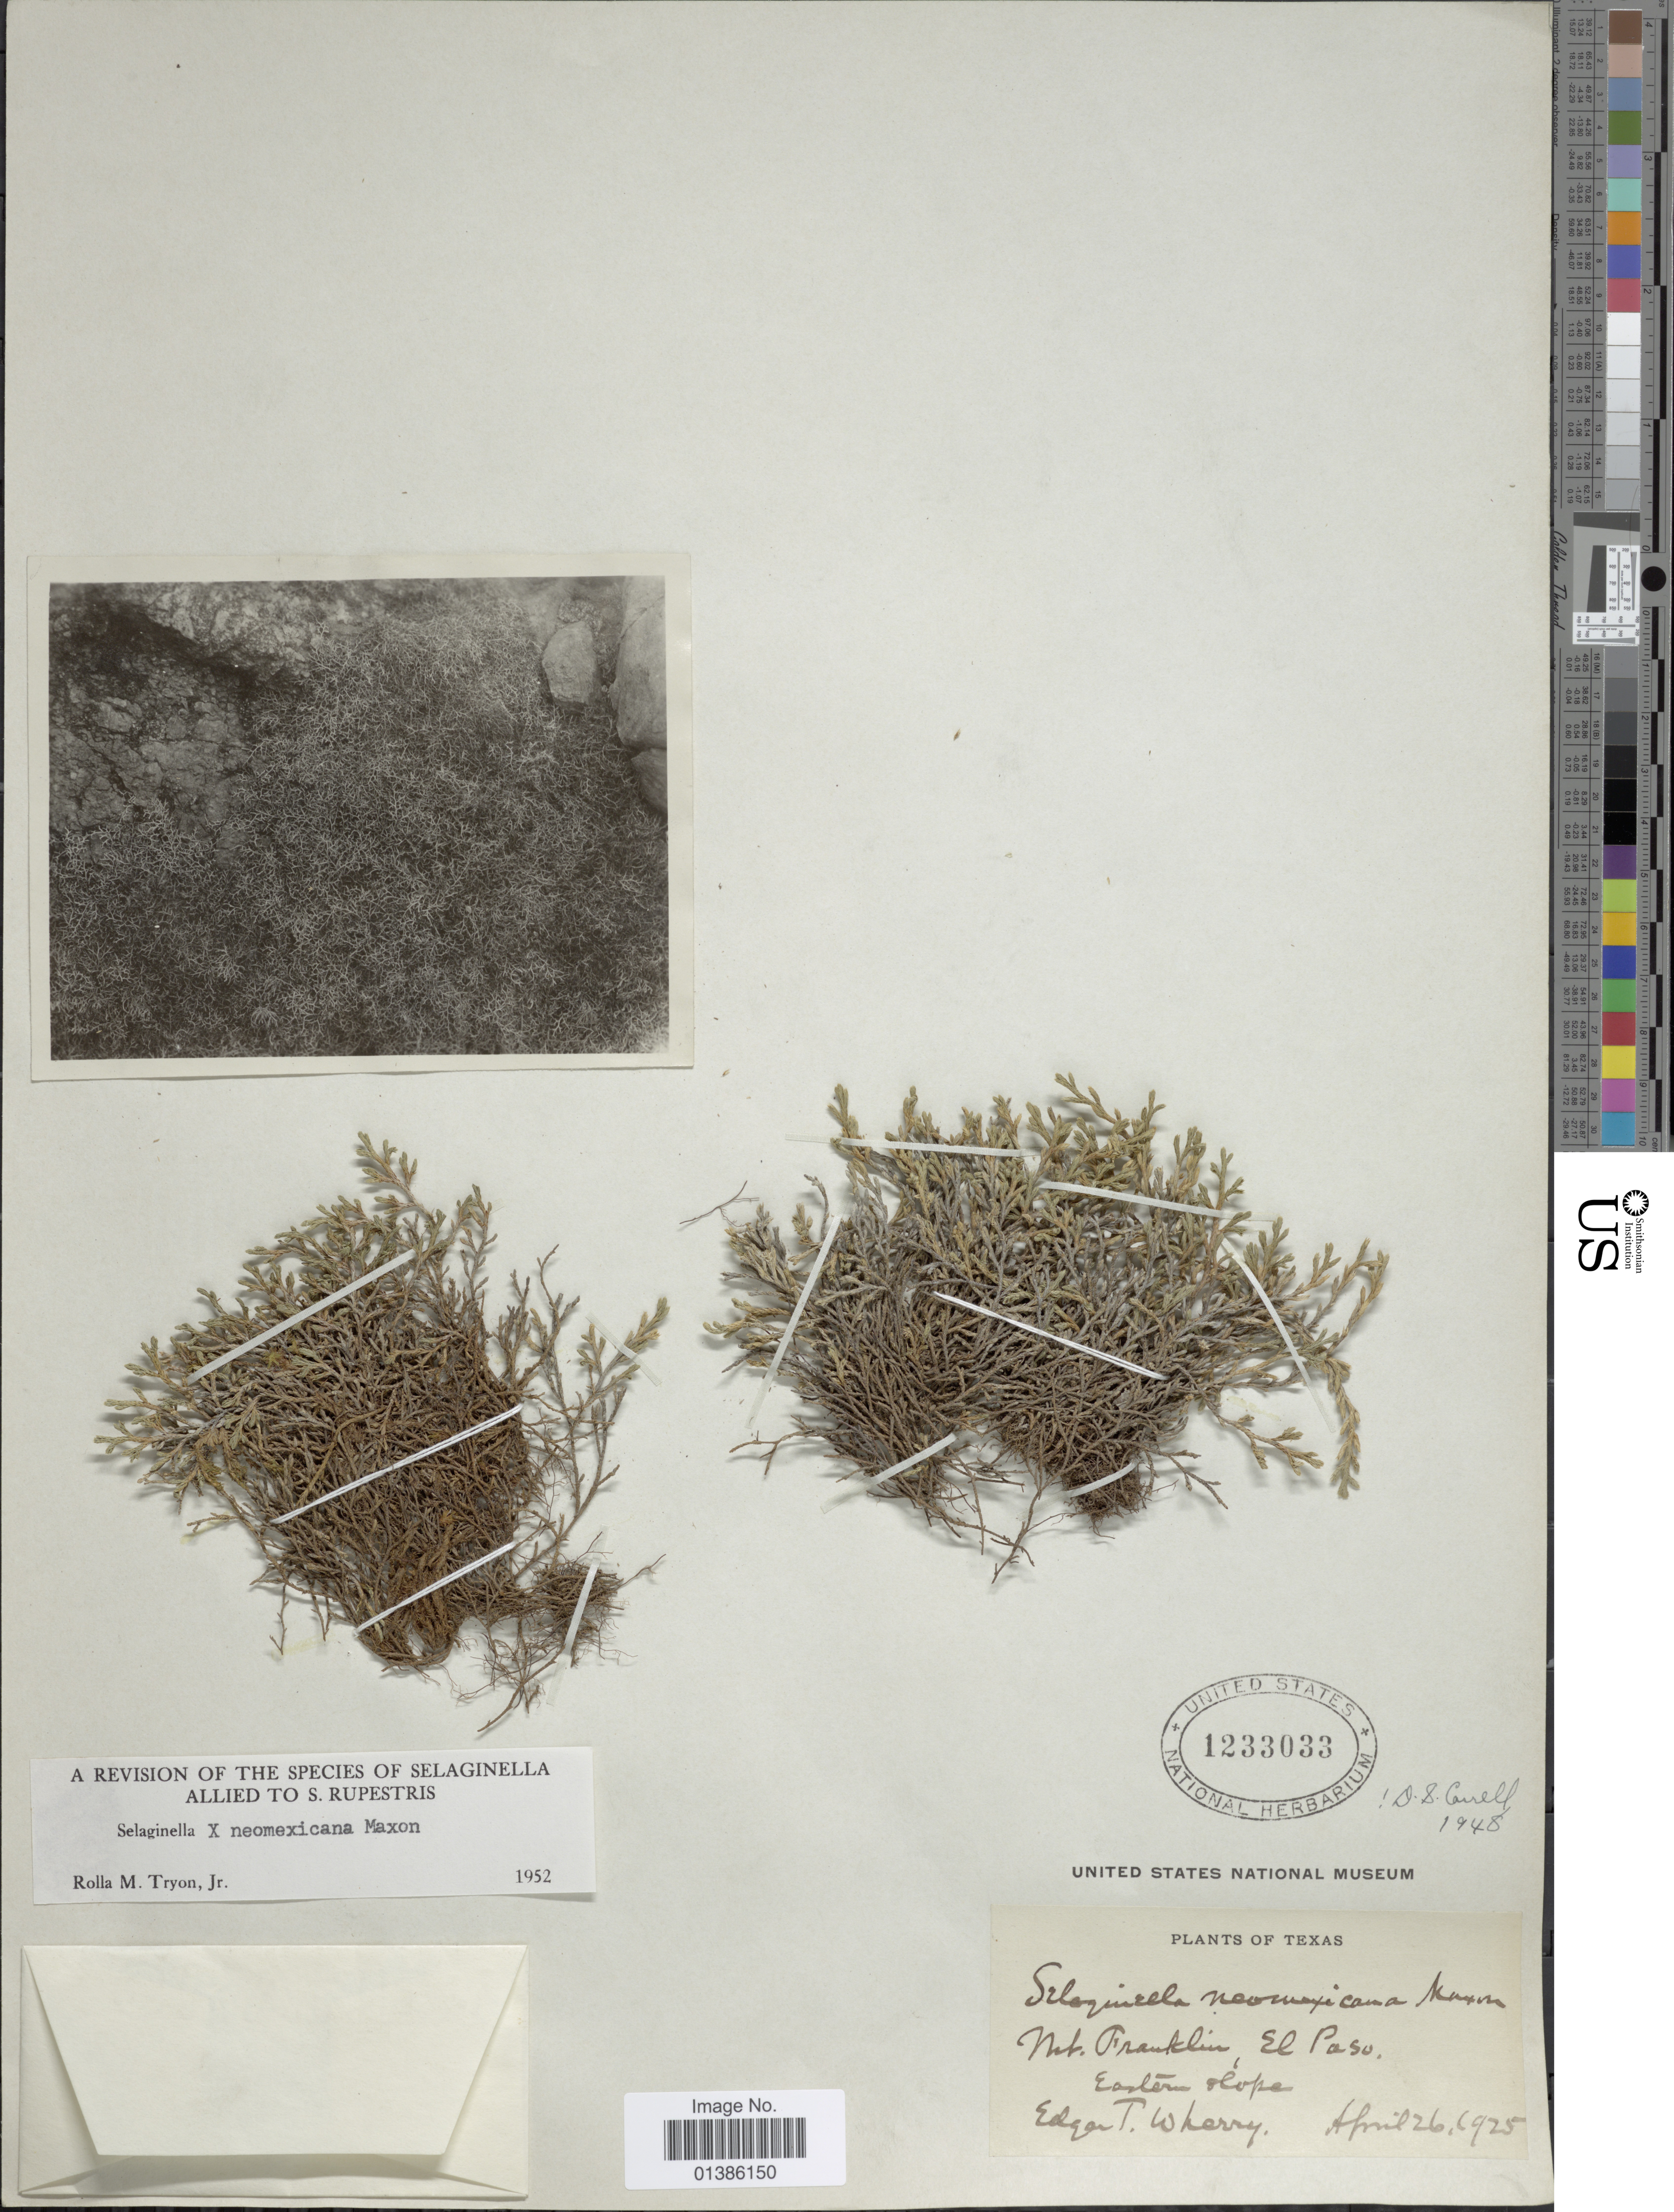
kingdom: Plantae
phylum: Tracheophyta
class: Lycopodiopsida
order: Selaginellales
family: Selaginellaceae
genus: Selaginella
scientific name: Selaginella x neomexicana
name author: Maxon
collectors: E. T. Wherry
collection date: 1925-04-26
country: United States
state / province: Texas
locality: Mt. Franklin, El Paso, Eastern slope.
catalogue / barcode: US 1233033